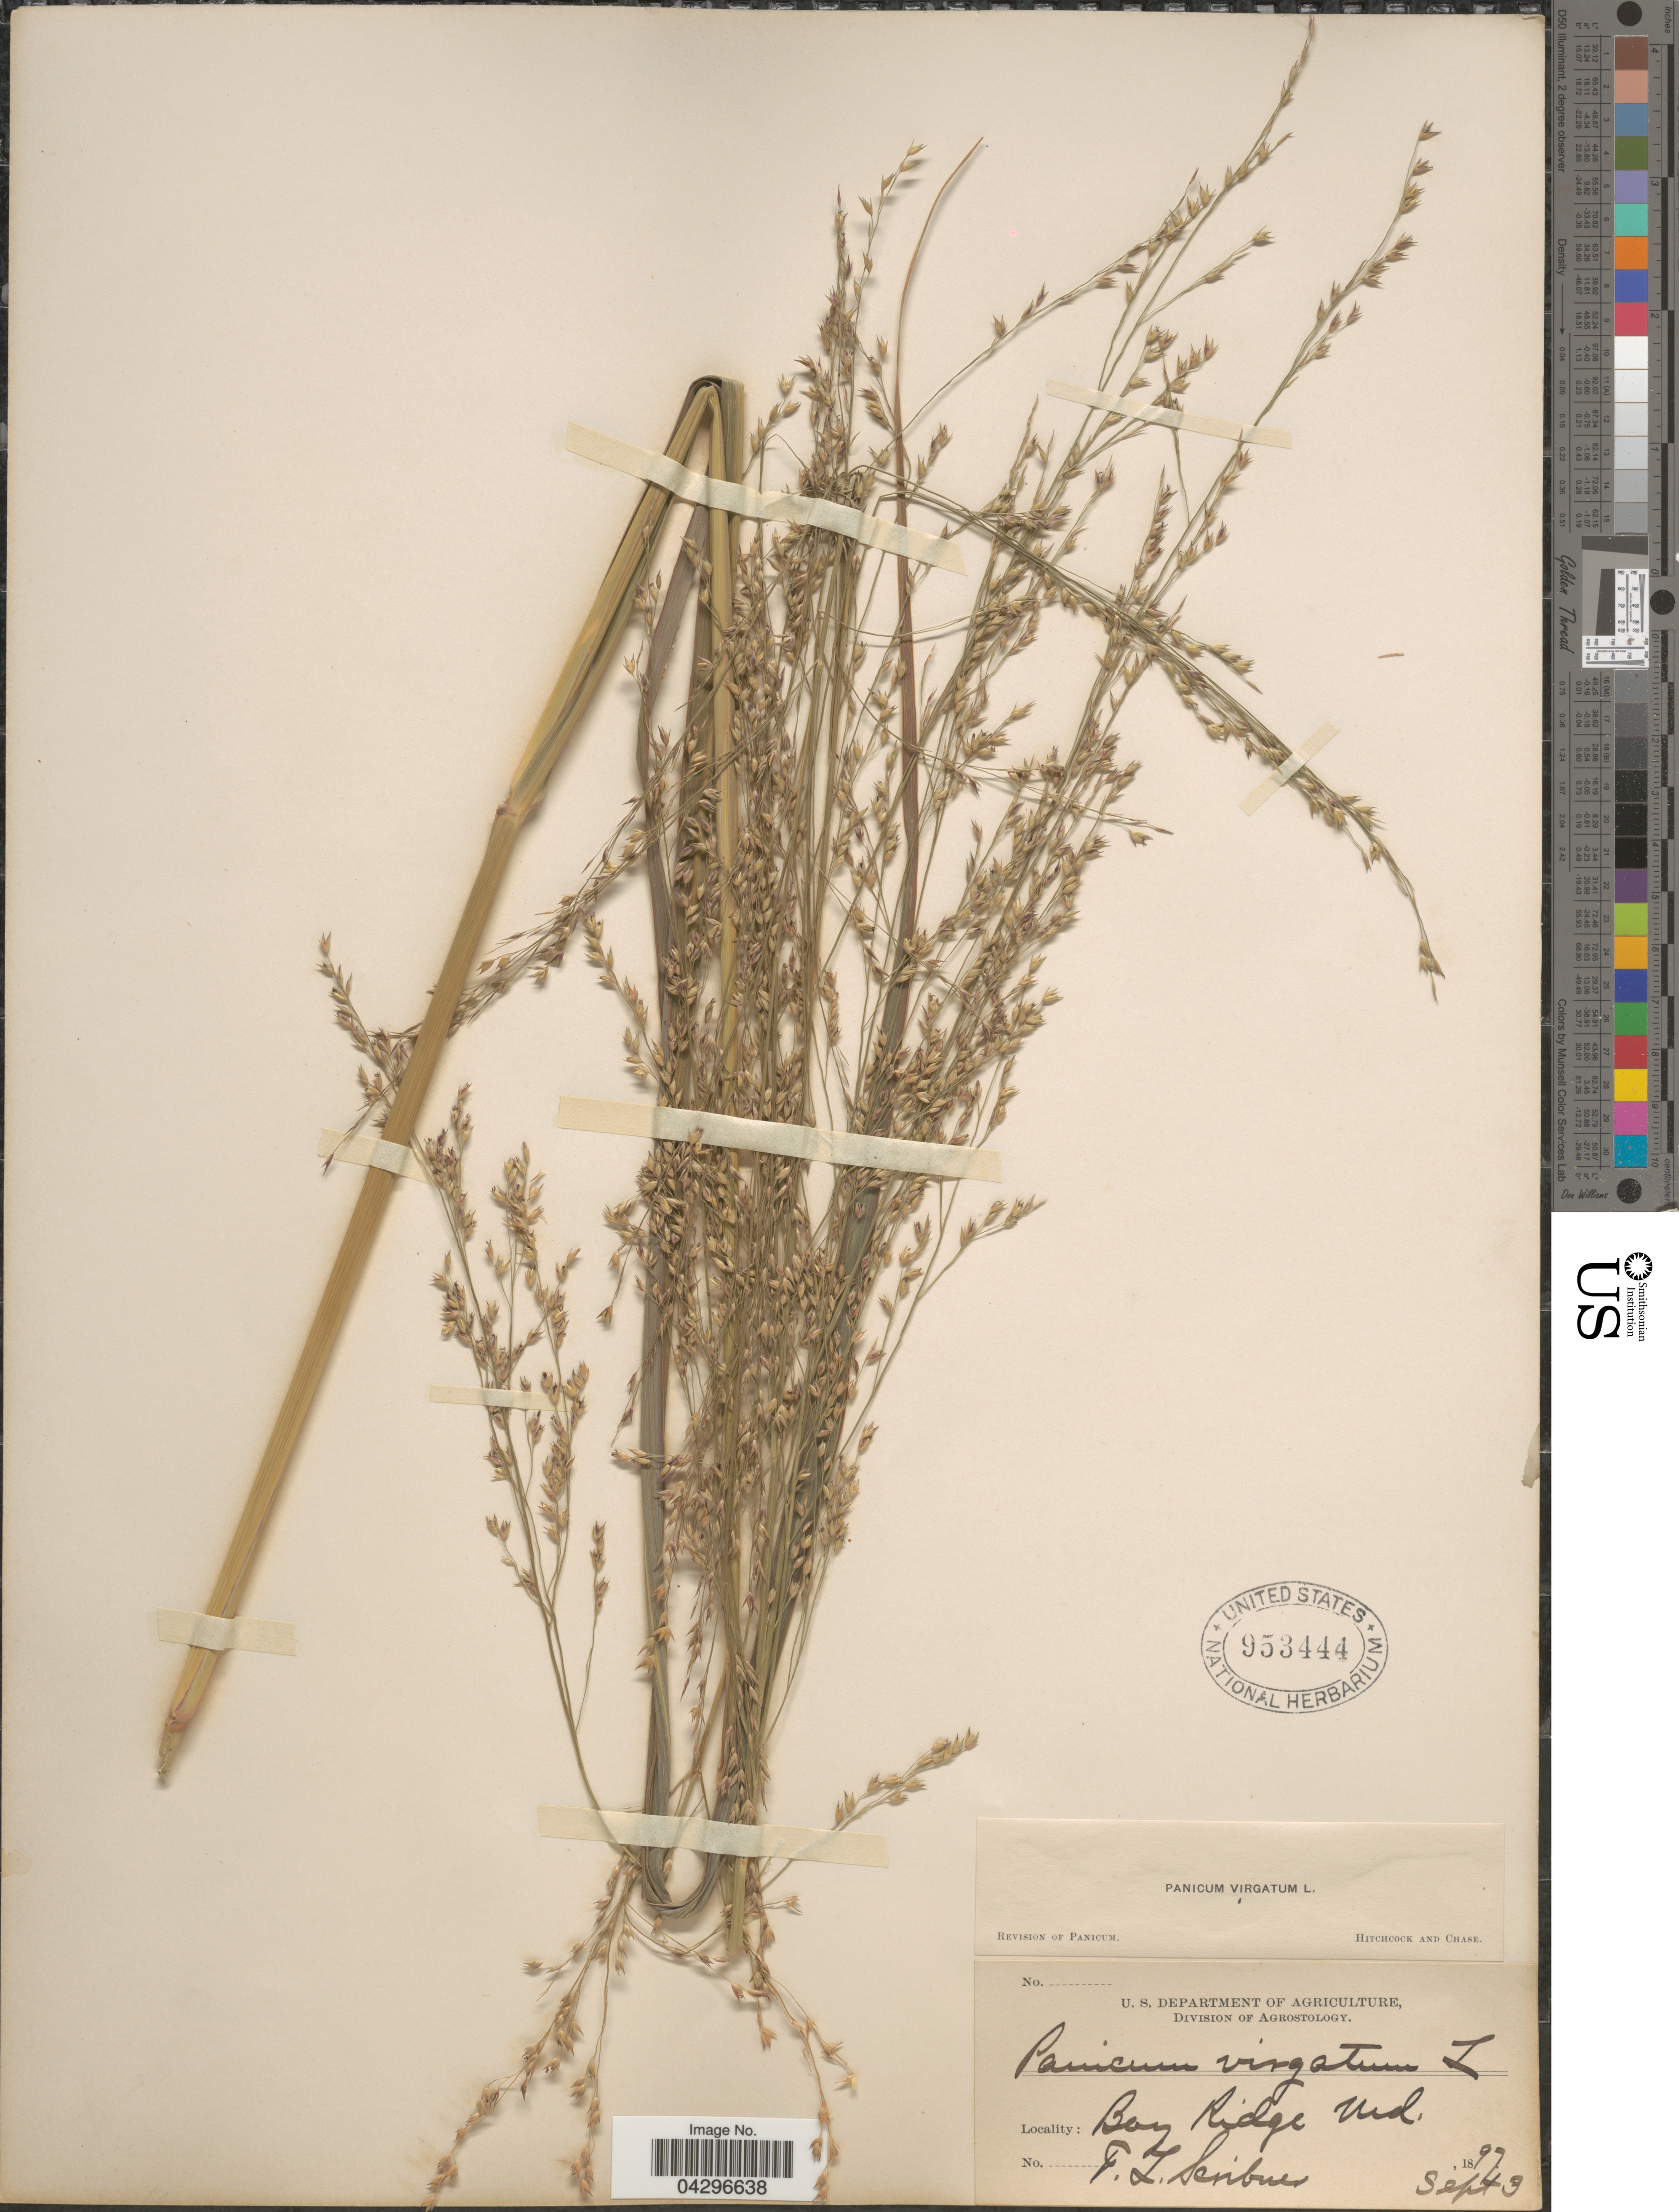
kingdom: Plantae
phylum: Tracheophyta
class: Liliopsida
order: Poales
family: Poaceae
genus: Panicum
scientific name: Panicum virgatum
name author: L.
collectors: F. L. Scribner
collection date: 1897-09-03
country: United States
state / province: Maryland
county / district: Anne Arundel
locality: Bay Ridge.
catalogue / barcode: US 953444